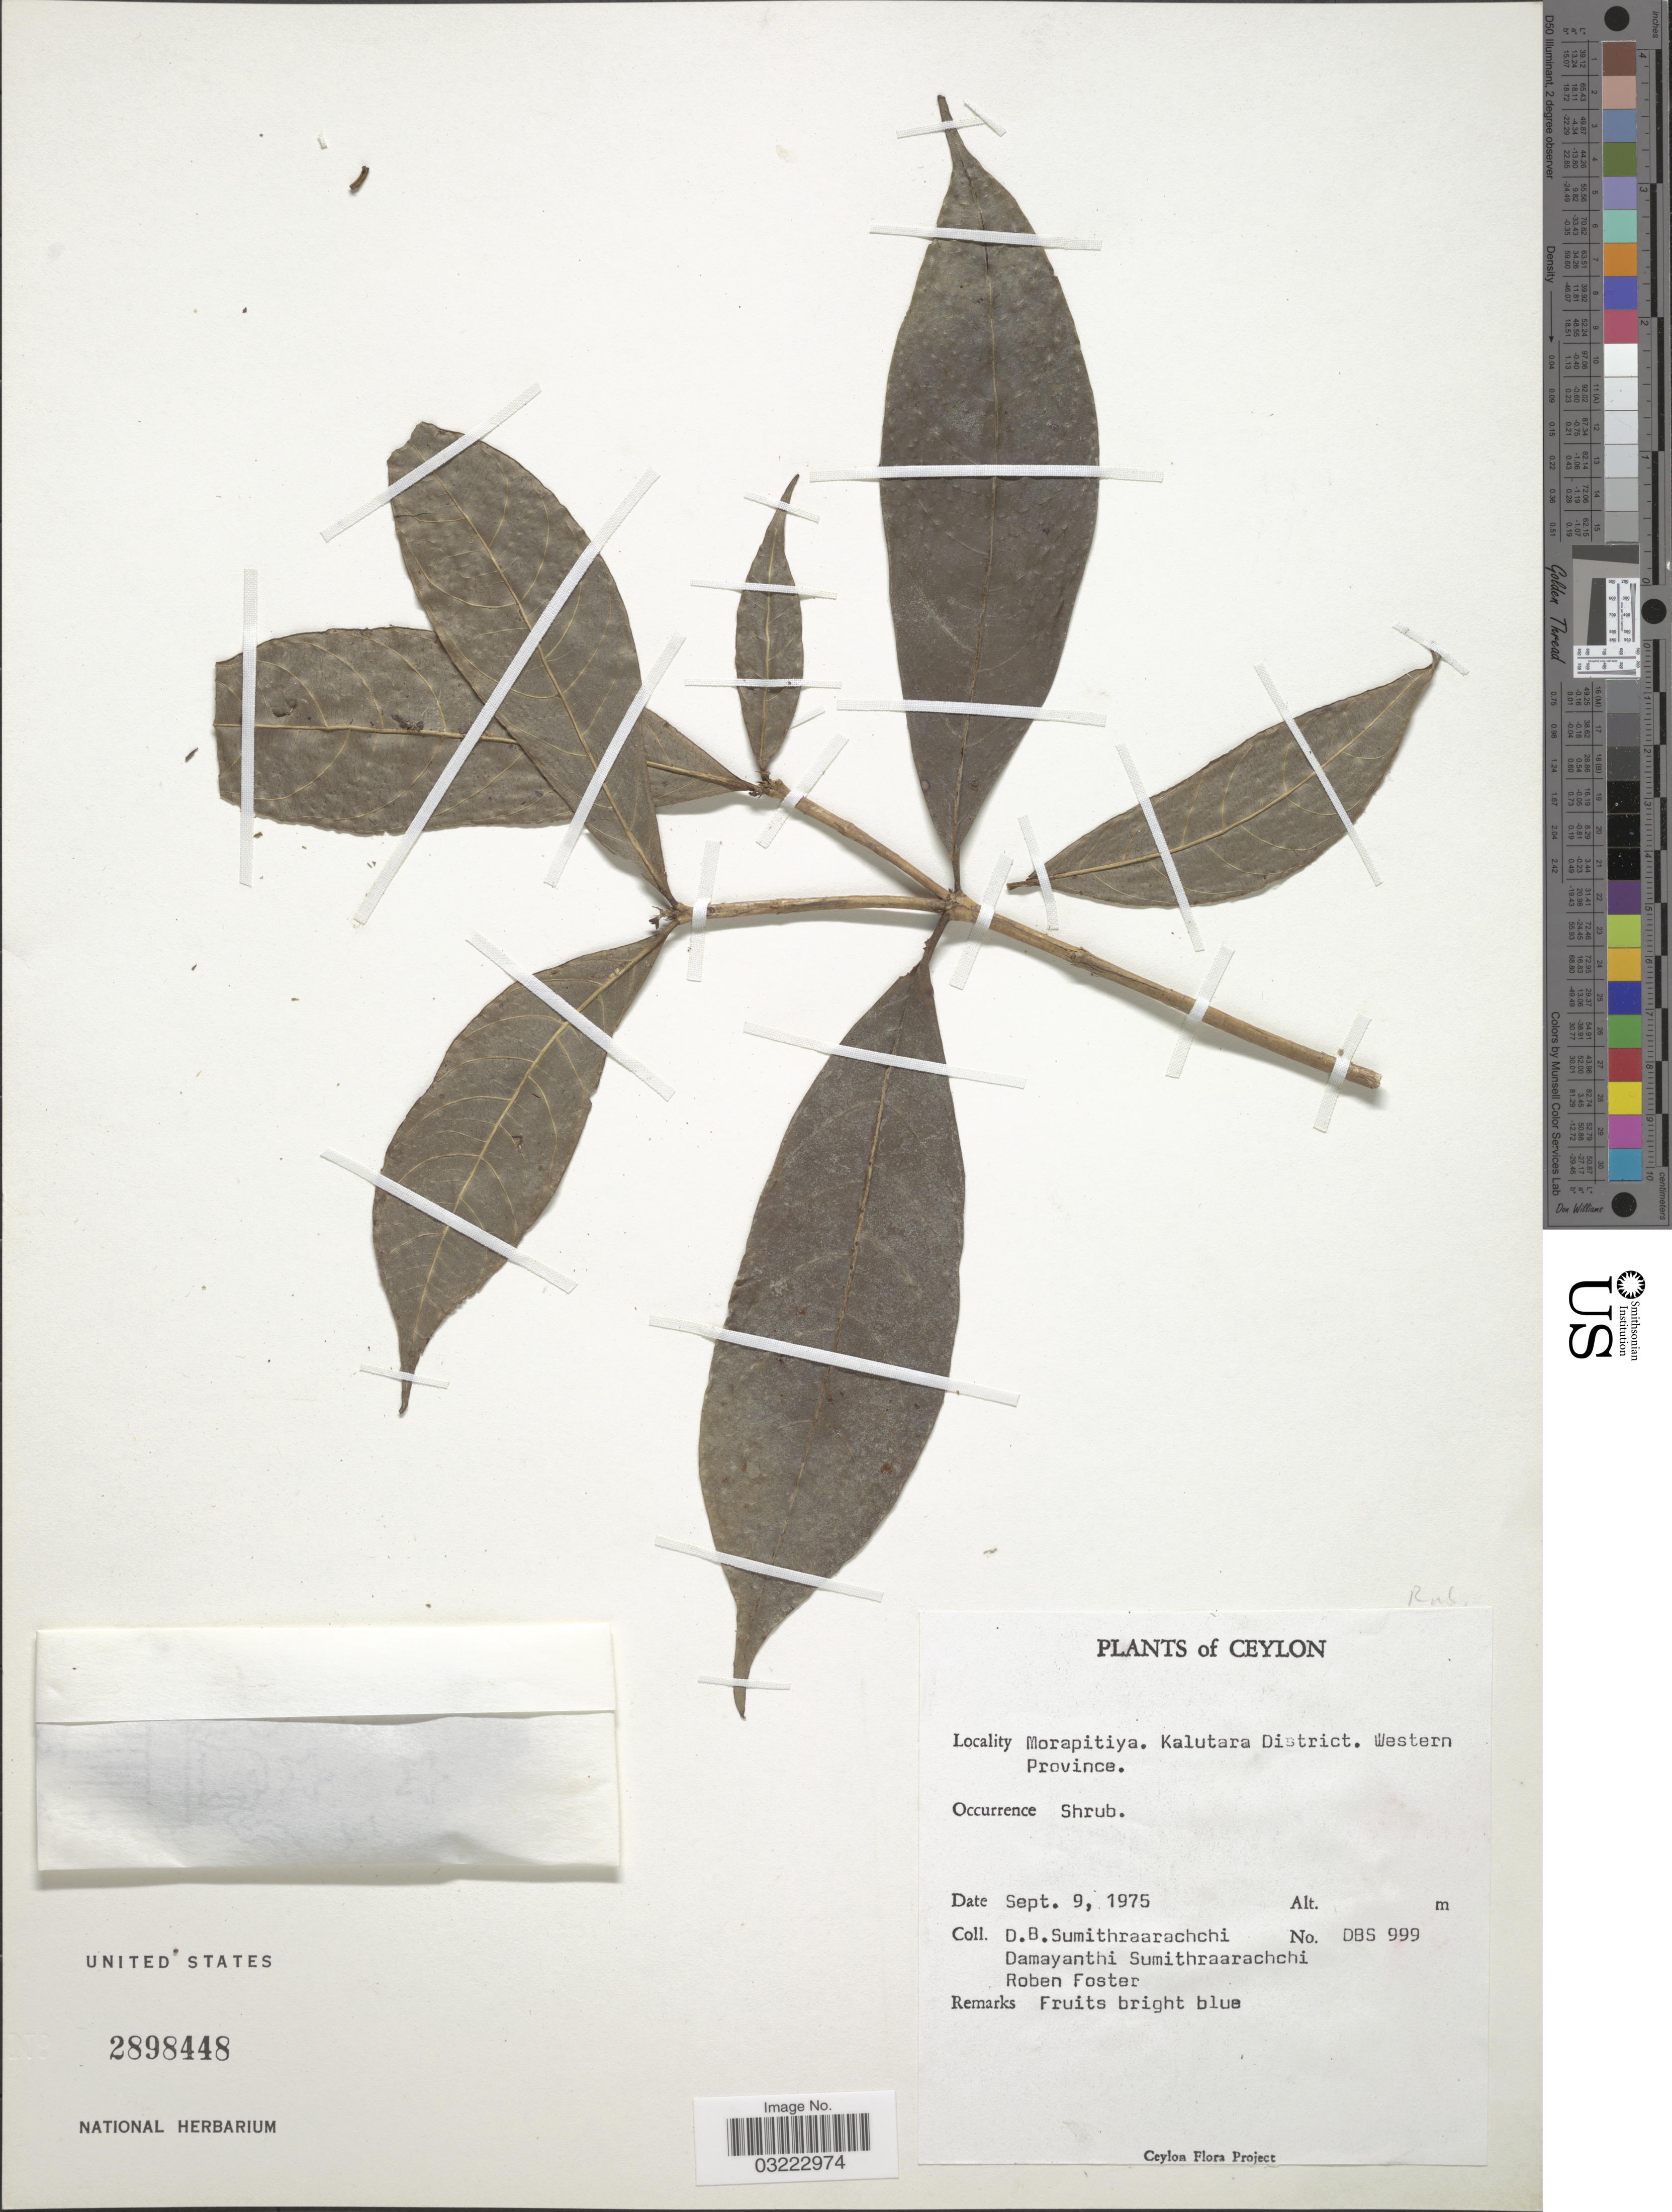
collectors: D. B. Sumithraarachchi, D. Sumithraarachchi & R. Foster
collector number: DBS 999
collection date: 1975-09-09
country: Sri Lanka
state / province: Western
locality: Ceylon. Morapitiya. Kalutara District.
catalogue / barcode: US 2898448